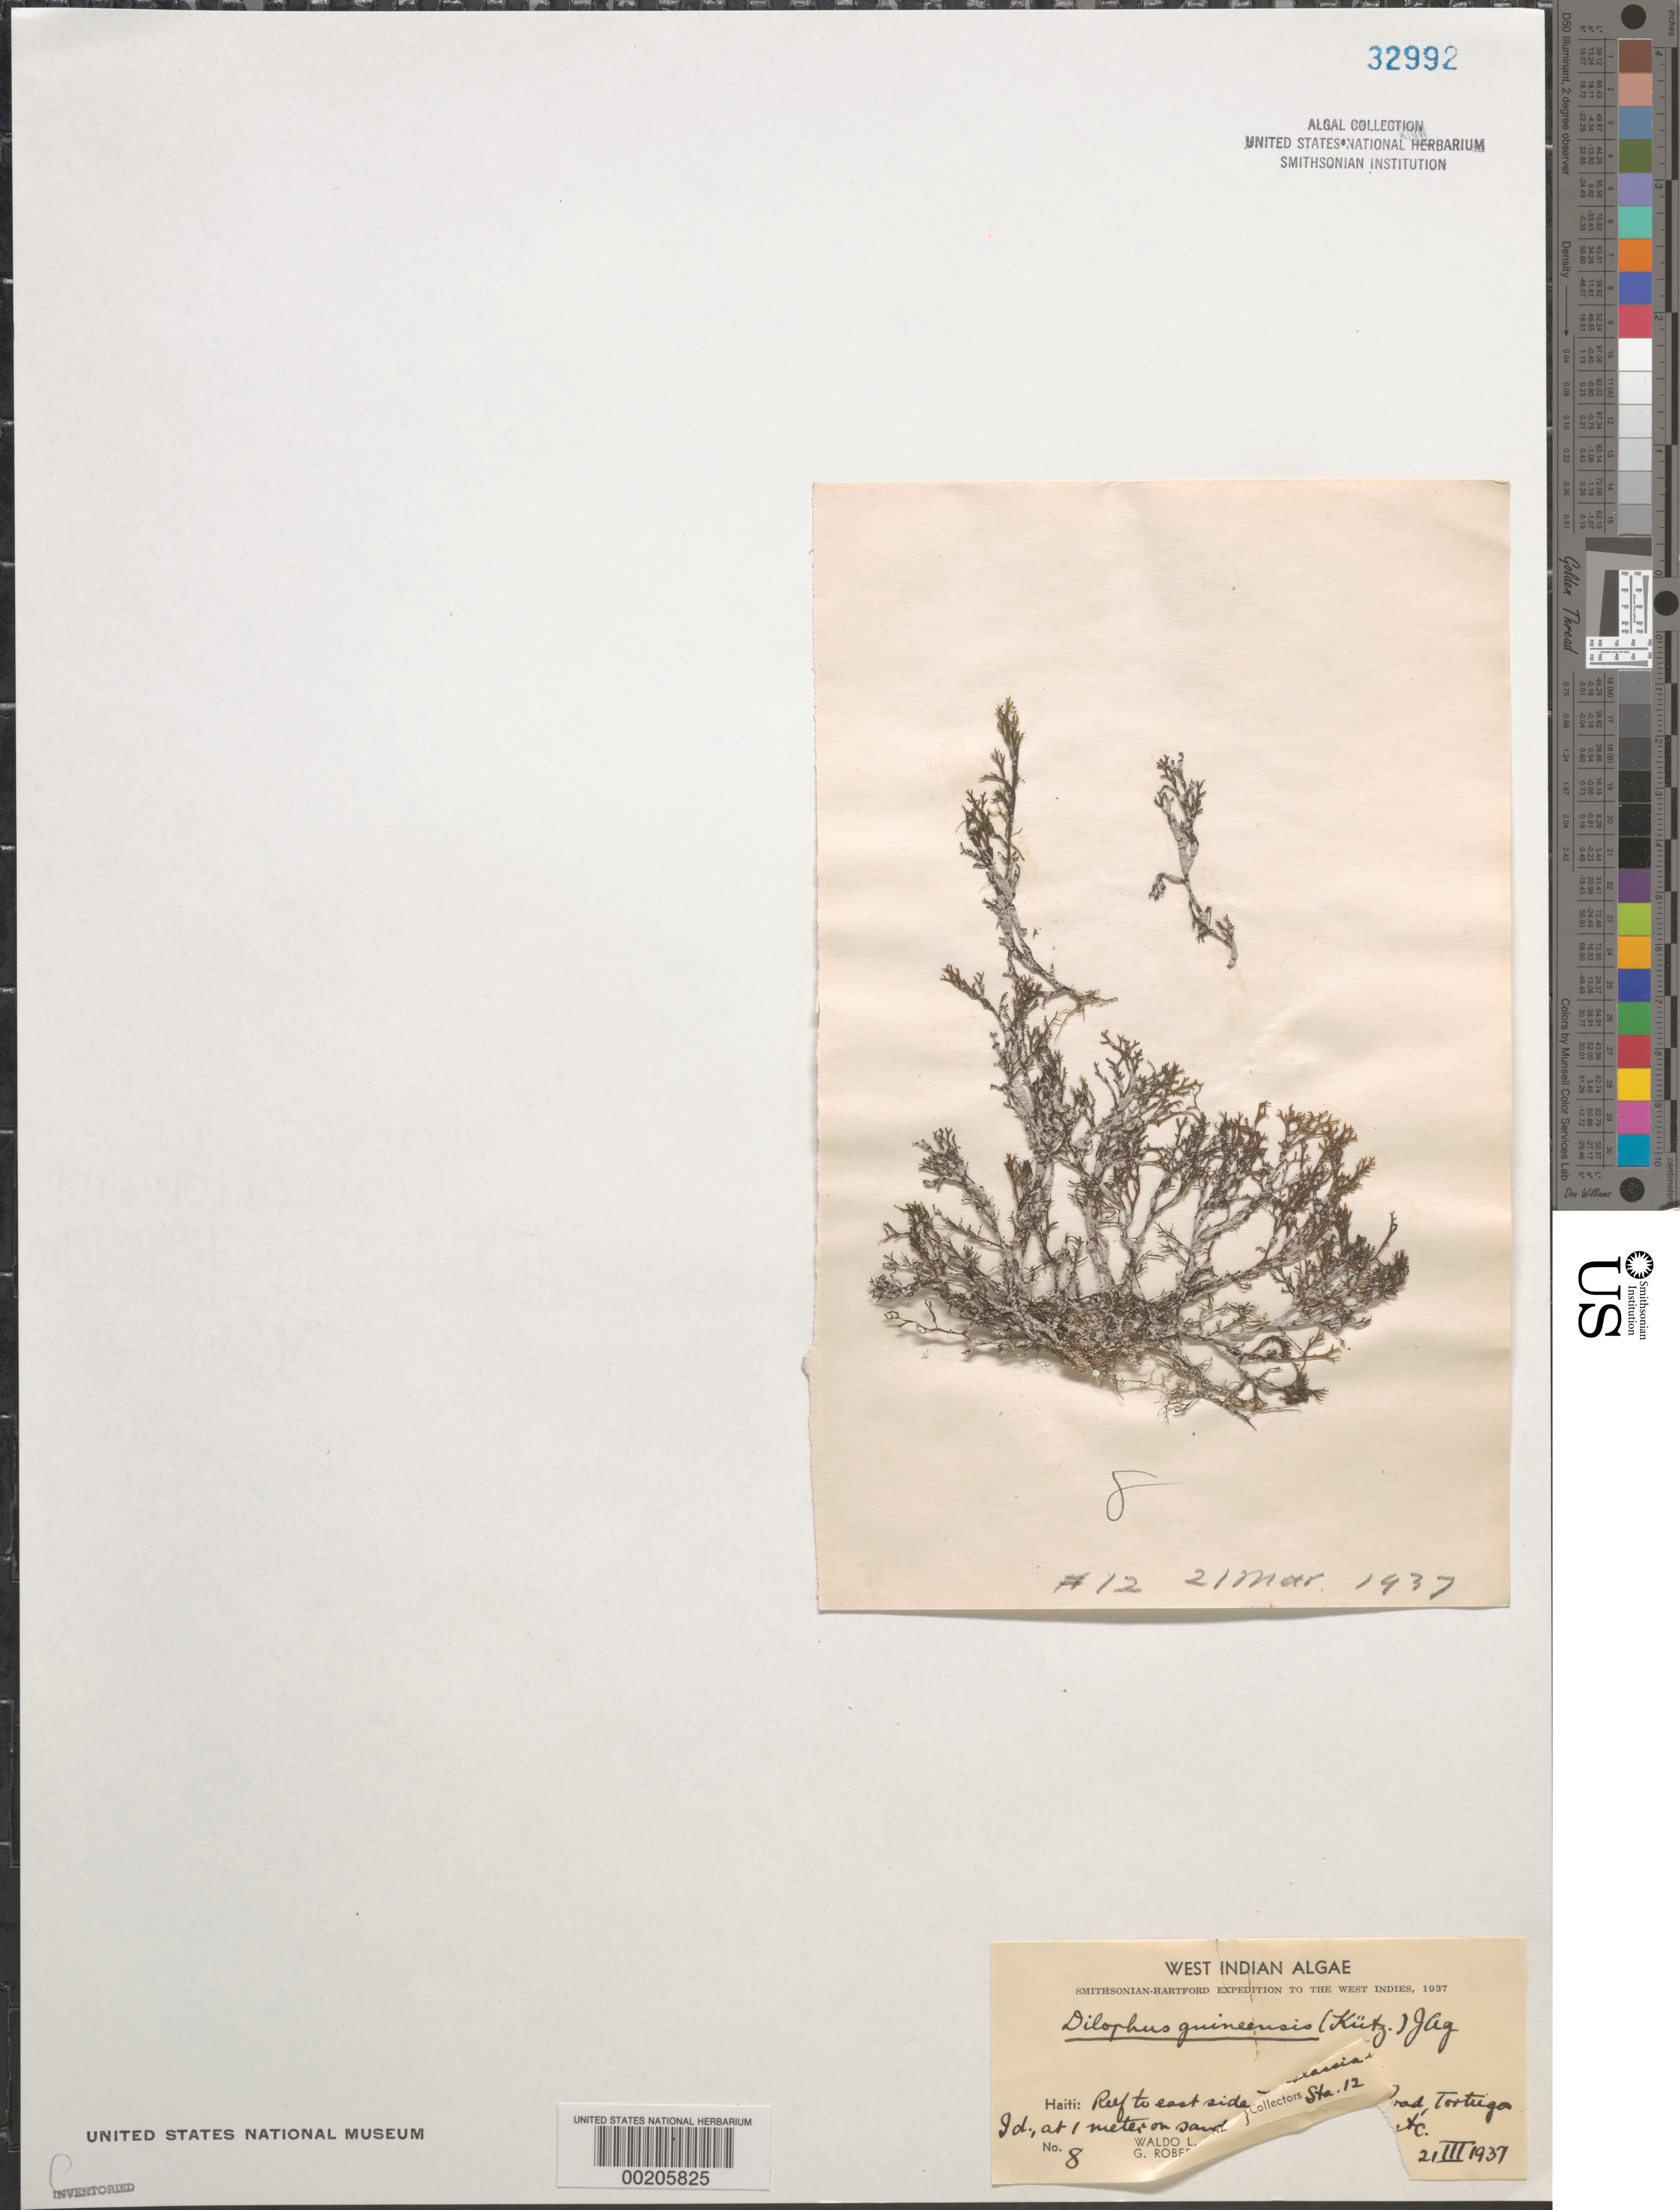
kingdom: Chromista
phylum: Ochrophyta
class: Phaeophyceae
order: Dictyotales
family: Dictyotaceae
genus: Dictyota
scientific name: Dictyota guineensis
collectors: W. L. Schmitt & G. Lunz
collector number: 8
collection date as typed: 21 Mar 1937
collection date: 1937-03-21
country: Haiti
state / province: Nord-Ouest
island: Île de la Tortue (Tortuga Id)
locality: Tierra Baja Road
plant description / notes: Smithsonian-Hartford Expedition to the West Indies, 1937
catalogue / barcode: US 32992